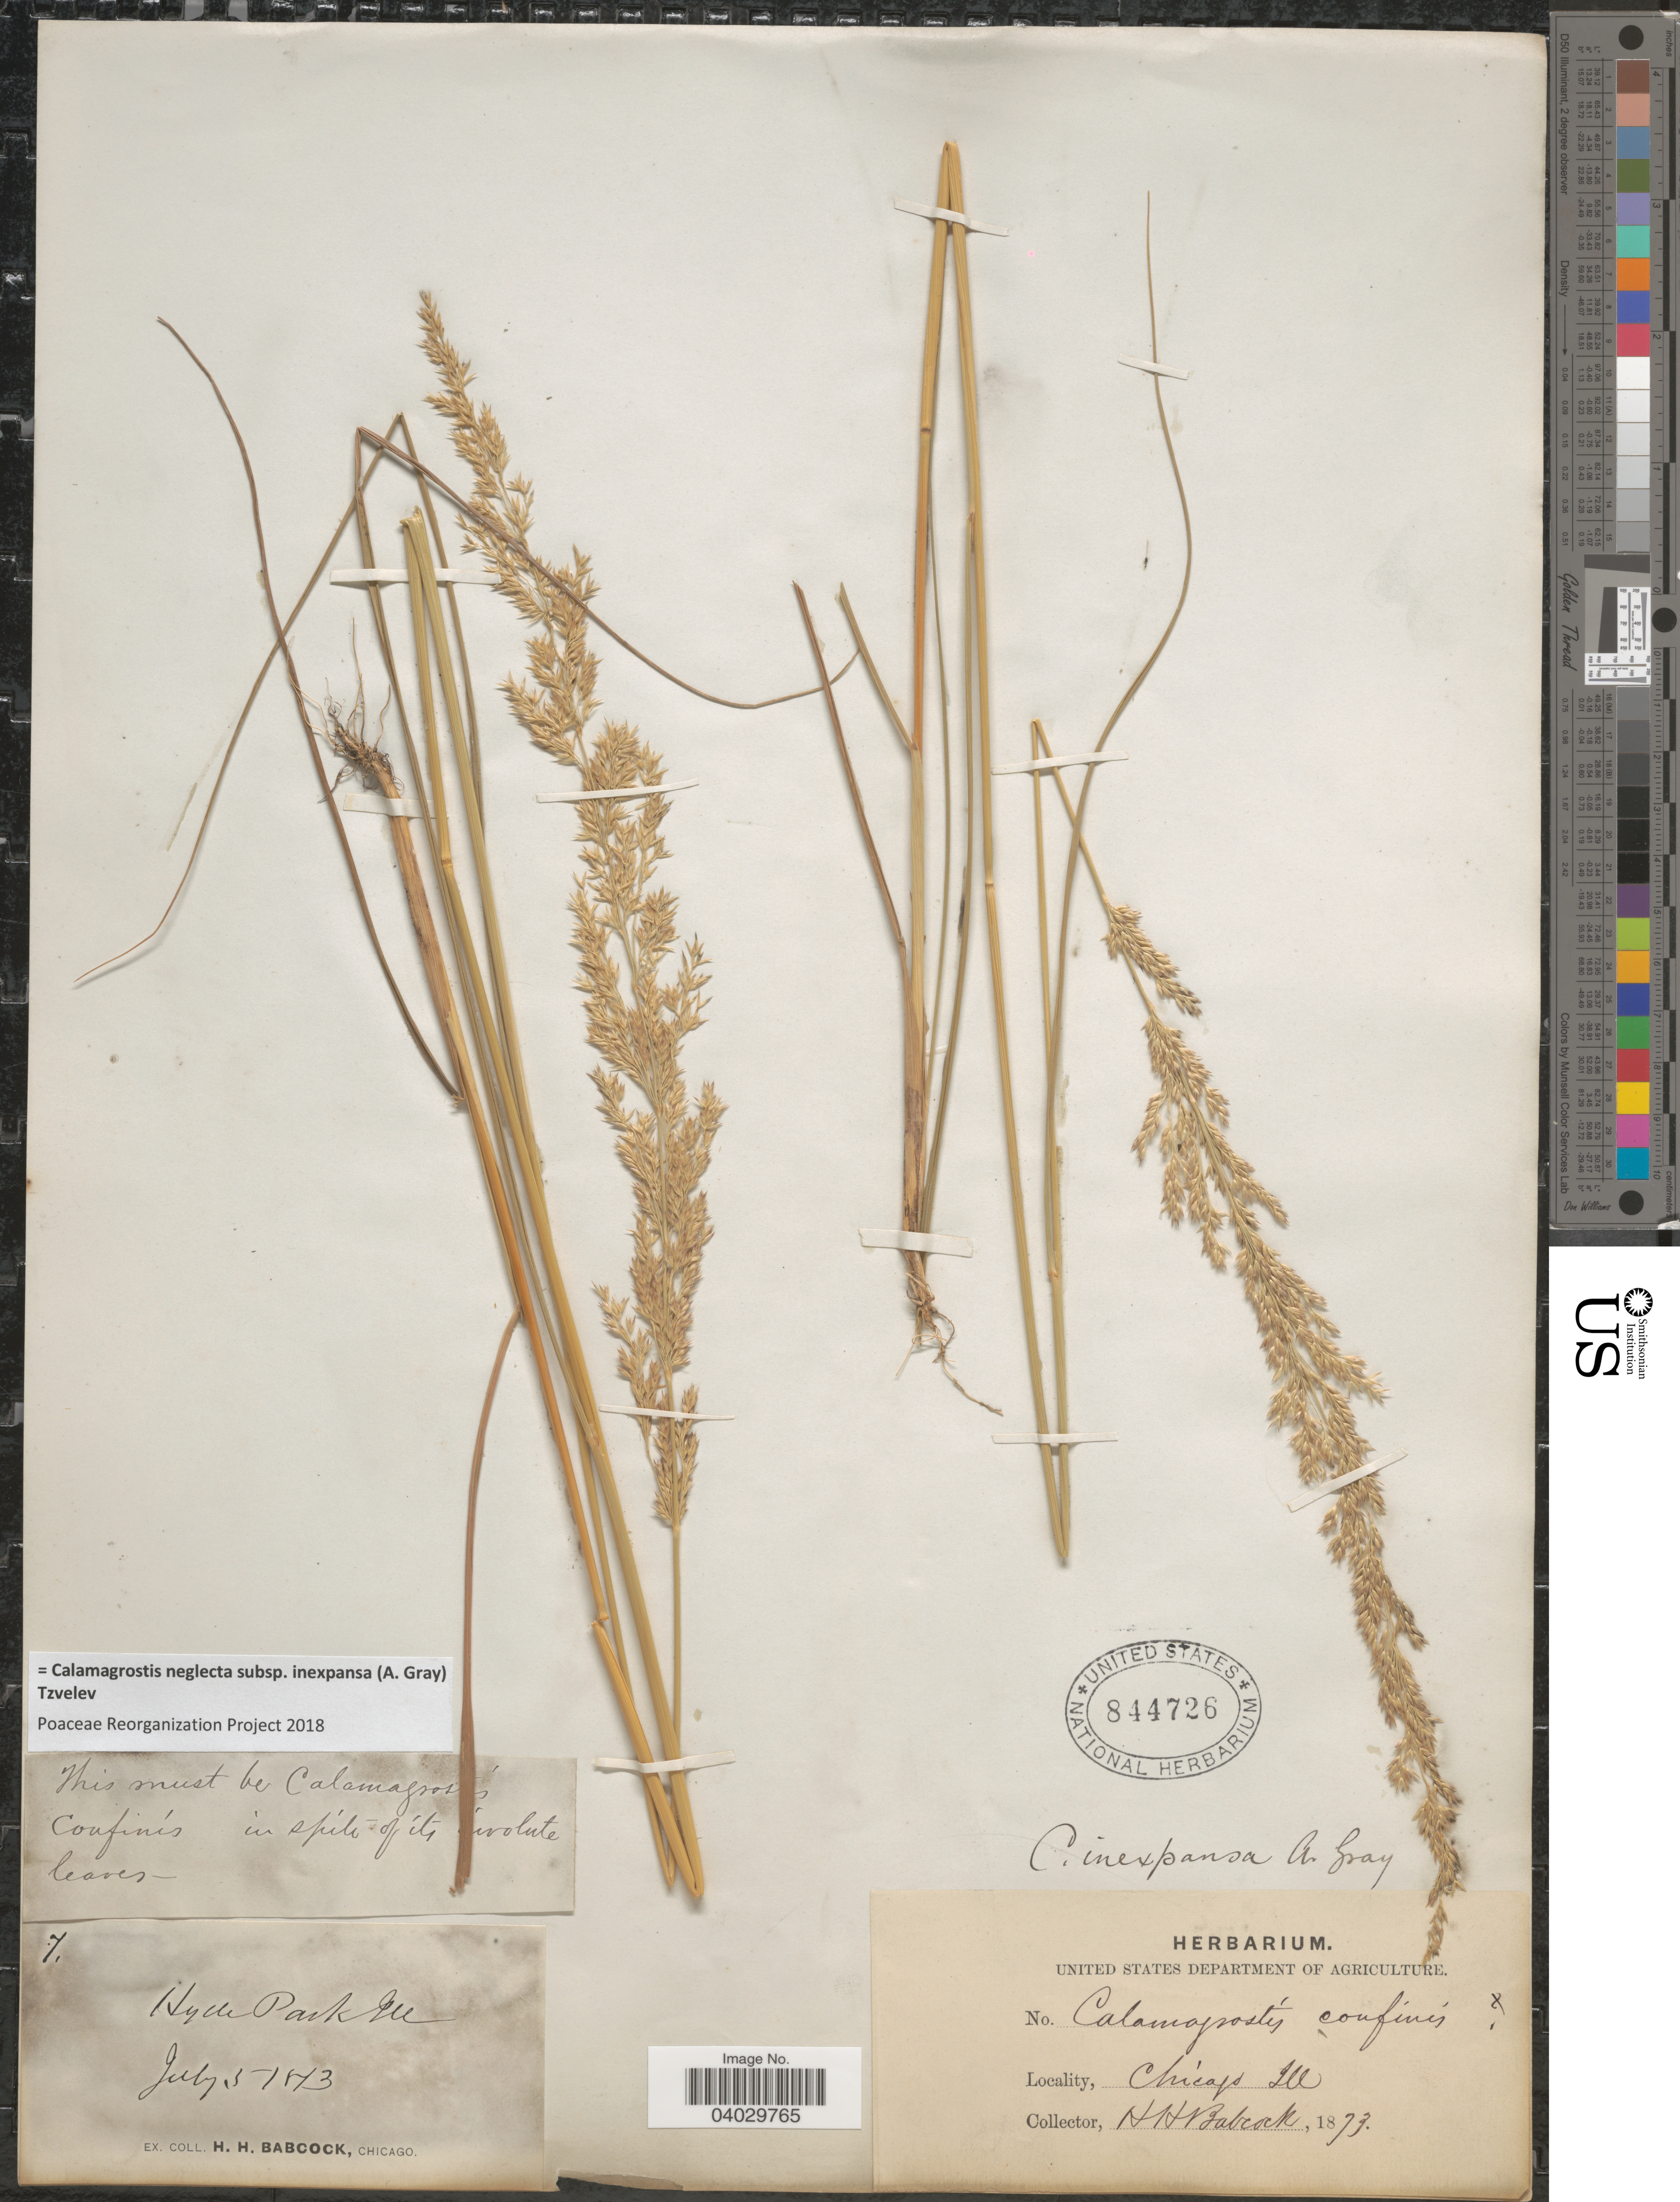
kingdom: Plantae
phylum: Tracheophyta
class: Liliopsida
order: Poales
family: Poaceae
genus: Calamagrostis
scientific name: Calamagrostis neglecta subsp. inexpansa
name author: (A. Gray) Tzvelev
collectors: H. Babcock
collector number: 7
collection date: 1873-07-05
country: United States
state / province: Illinois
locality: Hyde Park. Chicago.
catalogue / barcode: US 844726